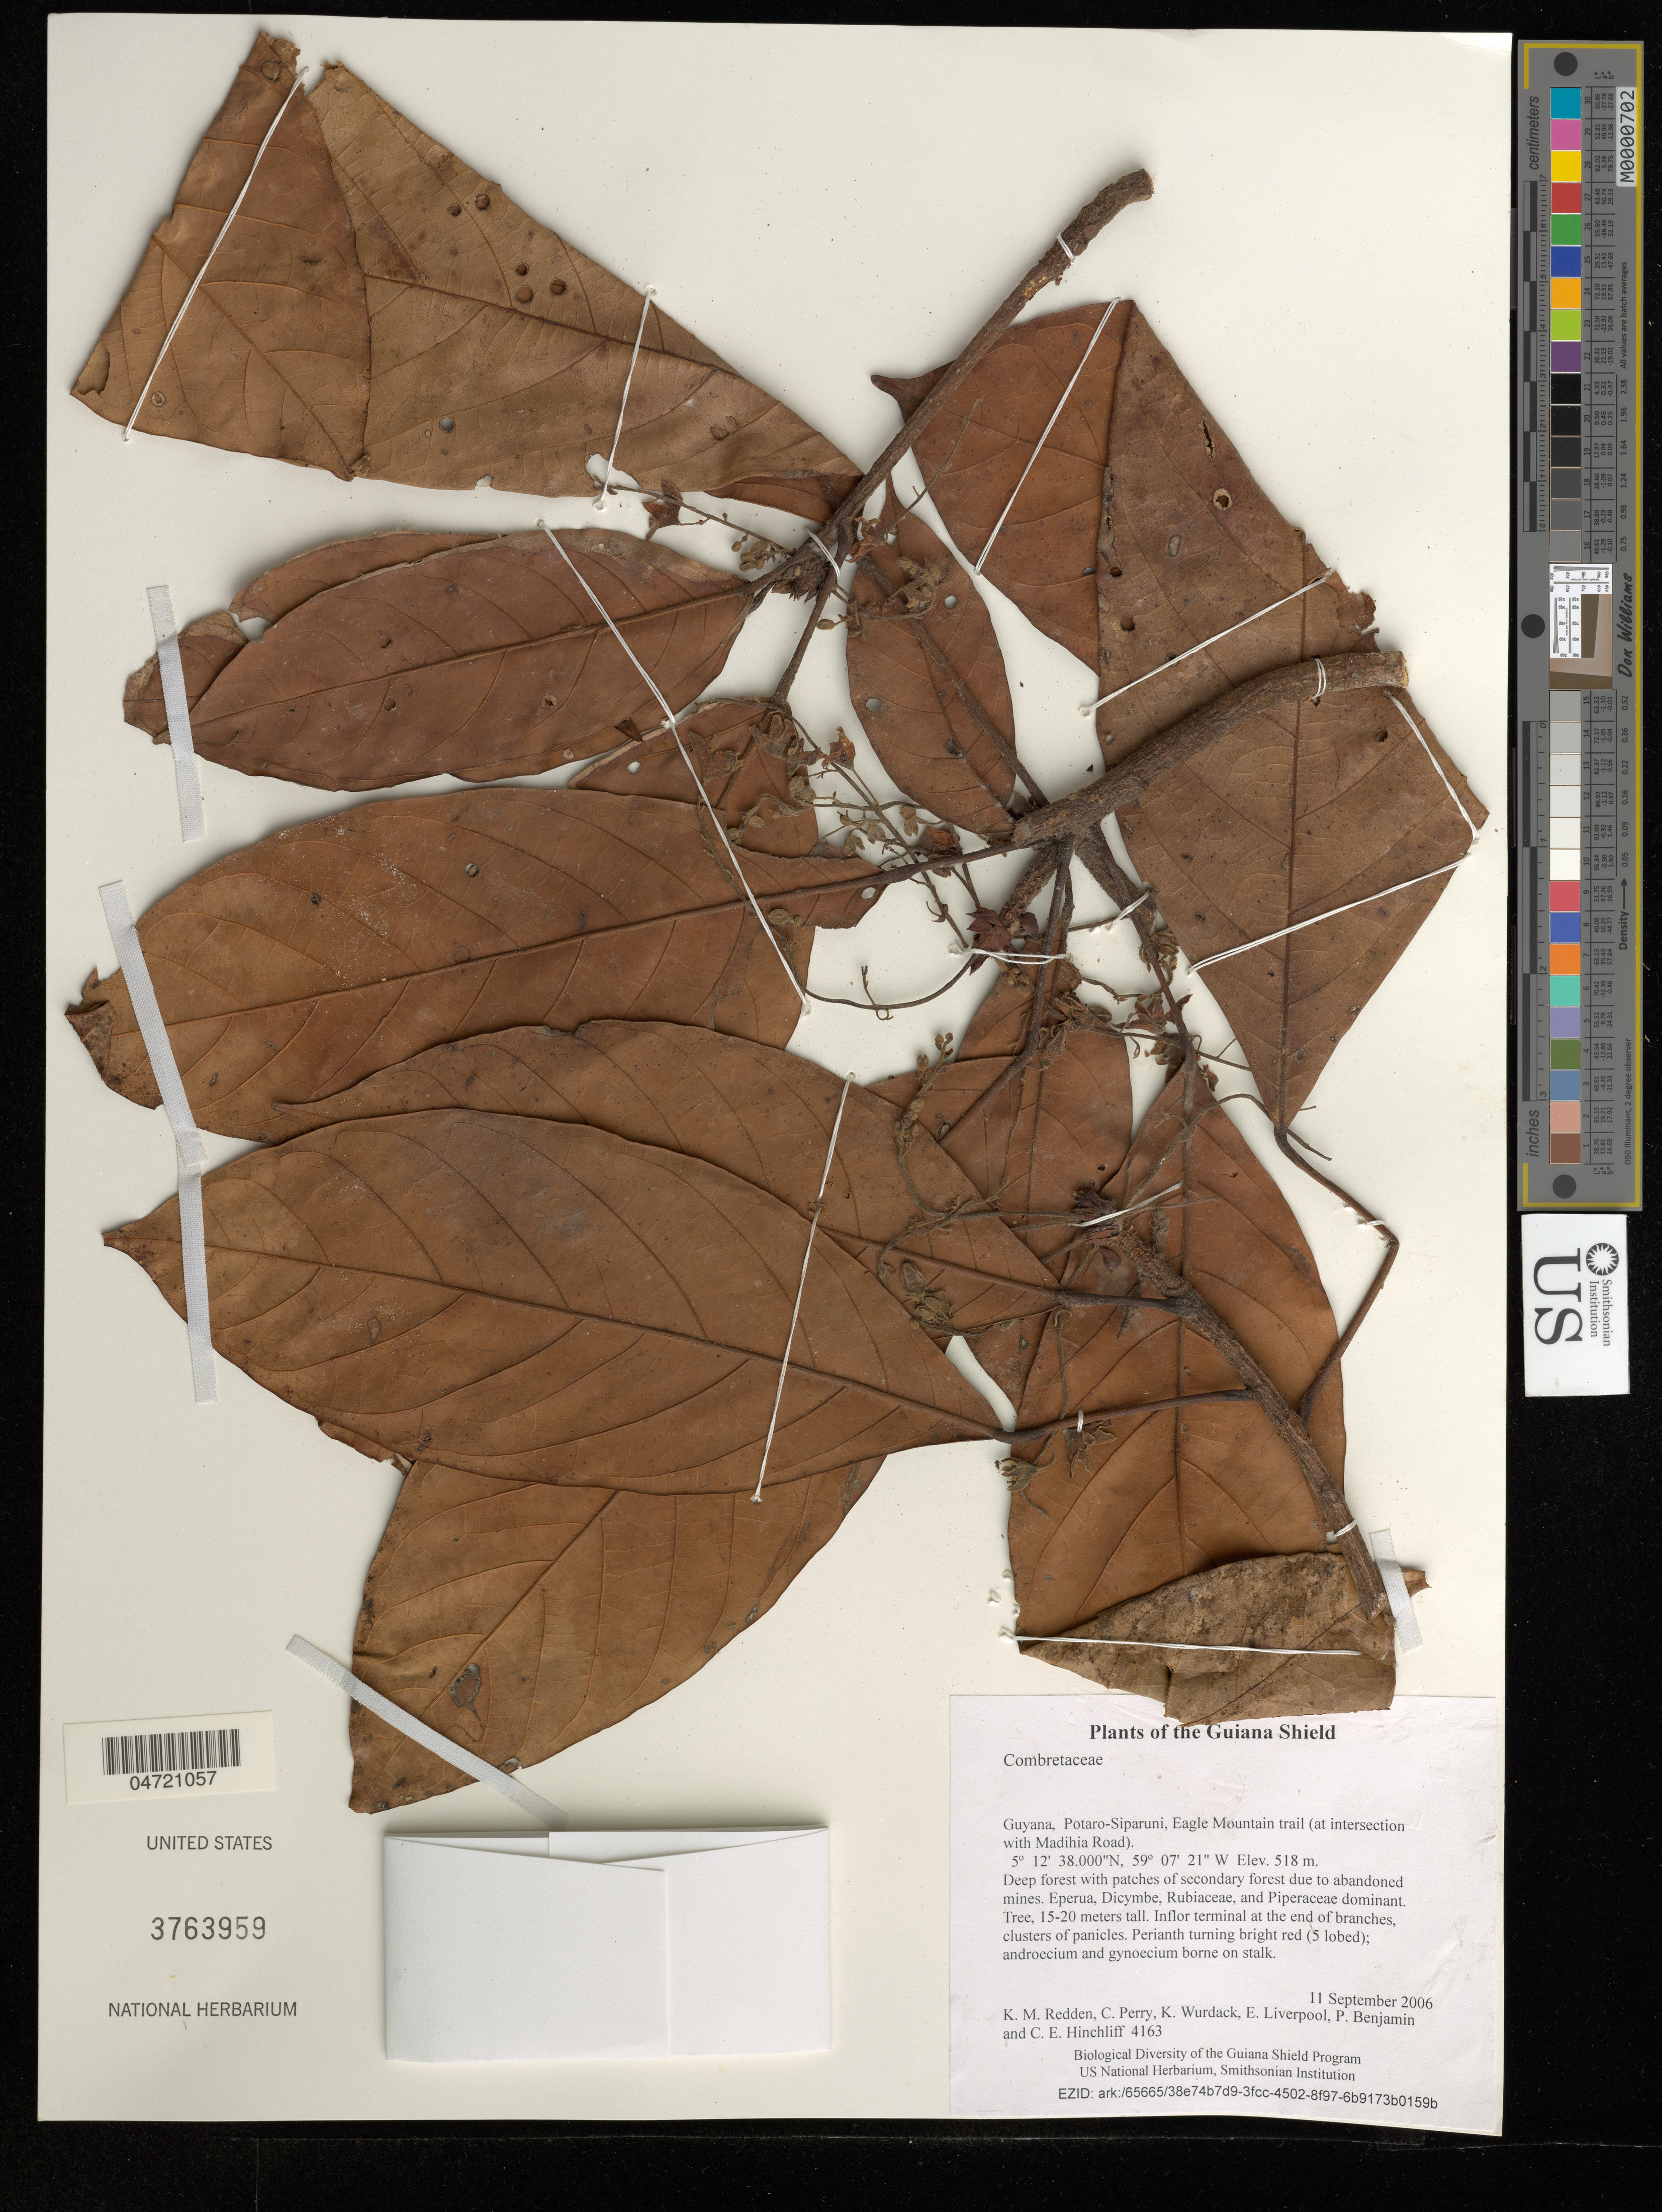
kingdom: Plantae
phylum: Tracheophyta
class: Magnoliopsida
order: Myrtales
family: Combretaceae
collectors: K. M. Redden, C. Perry, K. Wurdack, E. Liverpool, P. Benjamin & C. E. Hinchliff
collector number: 4163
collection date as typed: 11 September 2006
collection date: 2006-09-11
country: Guyana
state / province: Potaro-Siparuni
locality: Eagle Mountain trail (at intersection with Madihia Road)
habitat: Deep forest with patches of secondary forest due to abandoned mines. Eperua, Dicymbe, Rubiaceae, and Piperaceae dominant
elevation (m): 518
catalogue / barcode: US 3763959